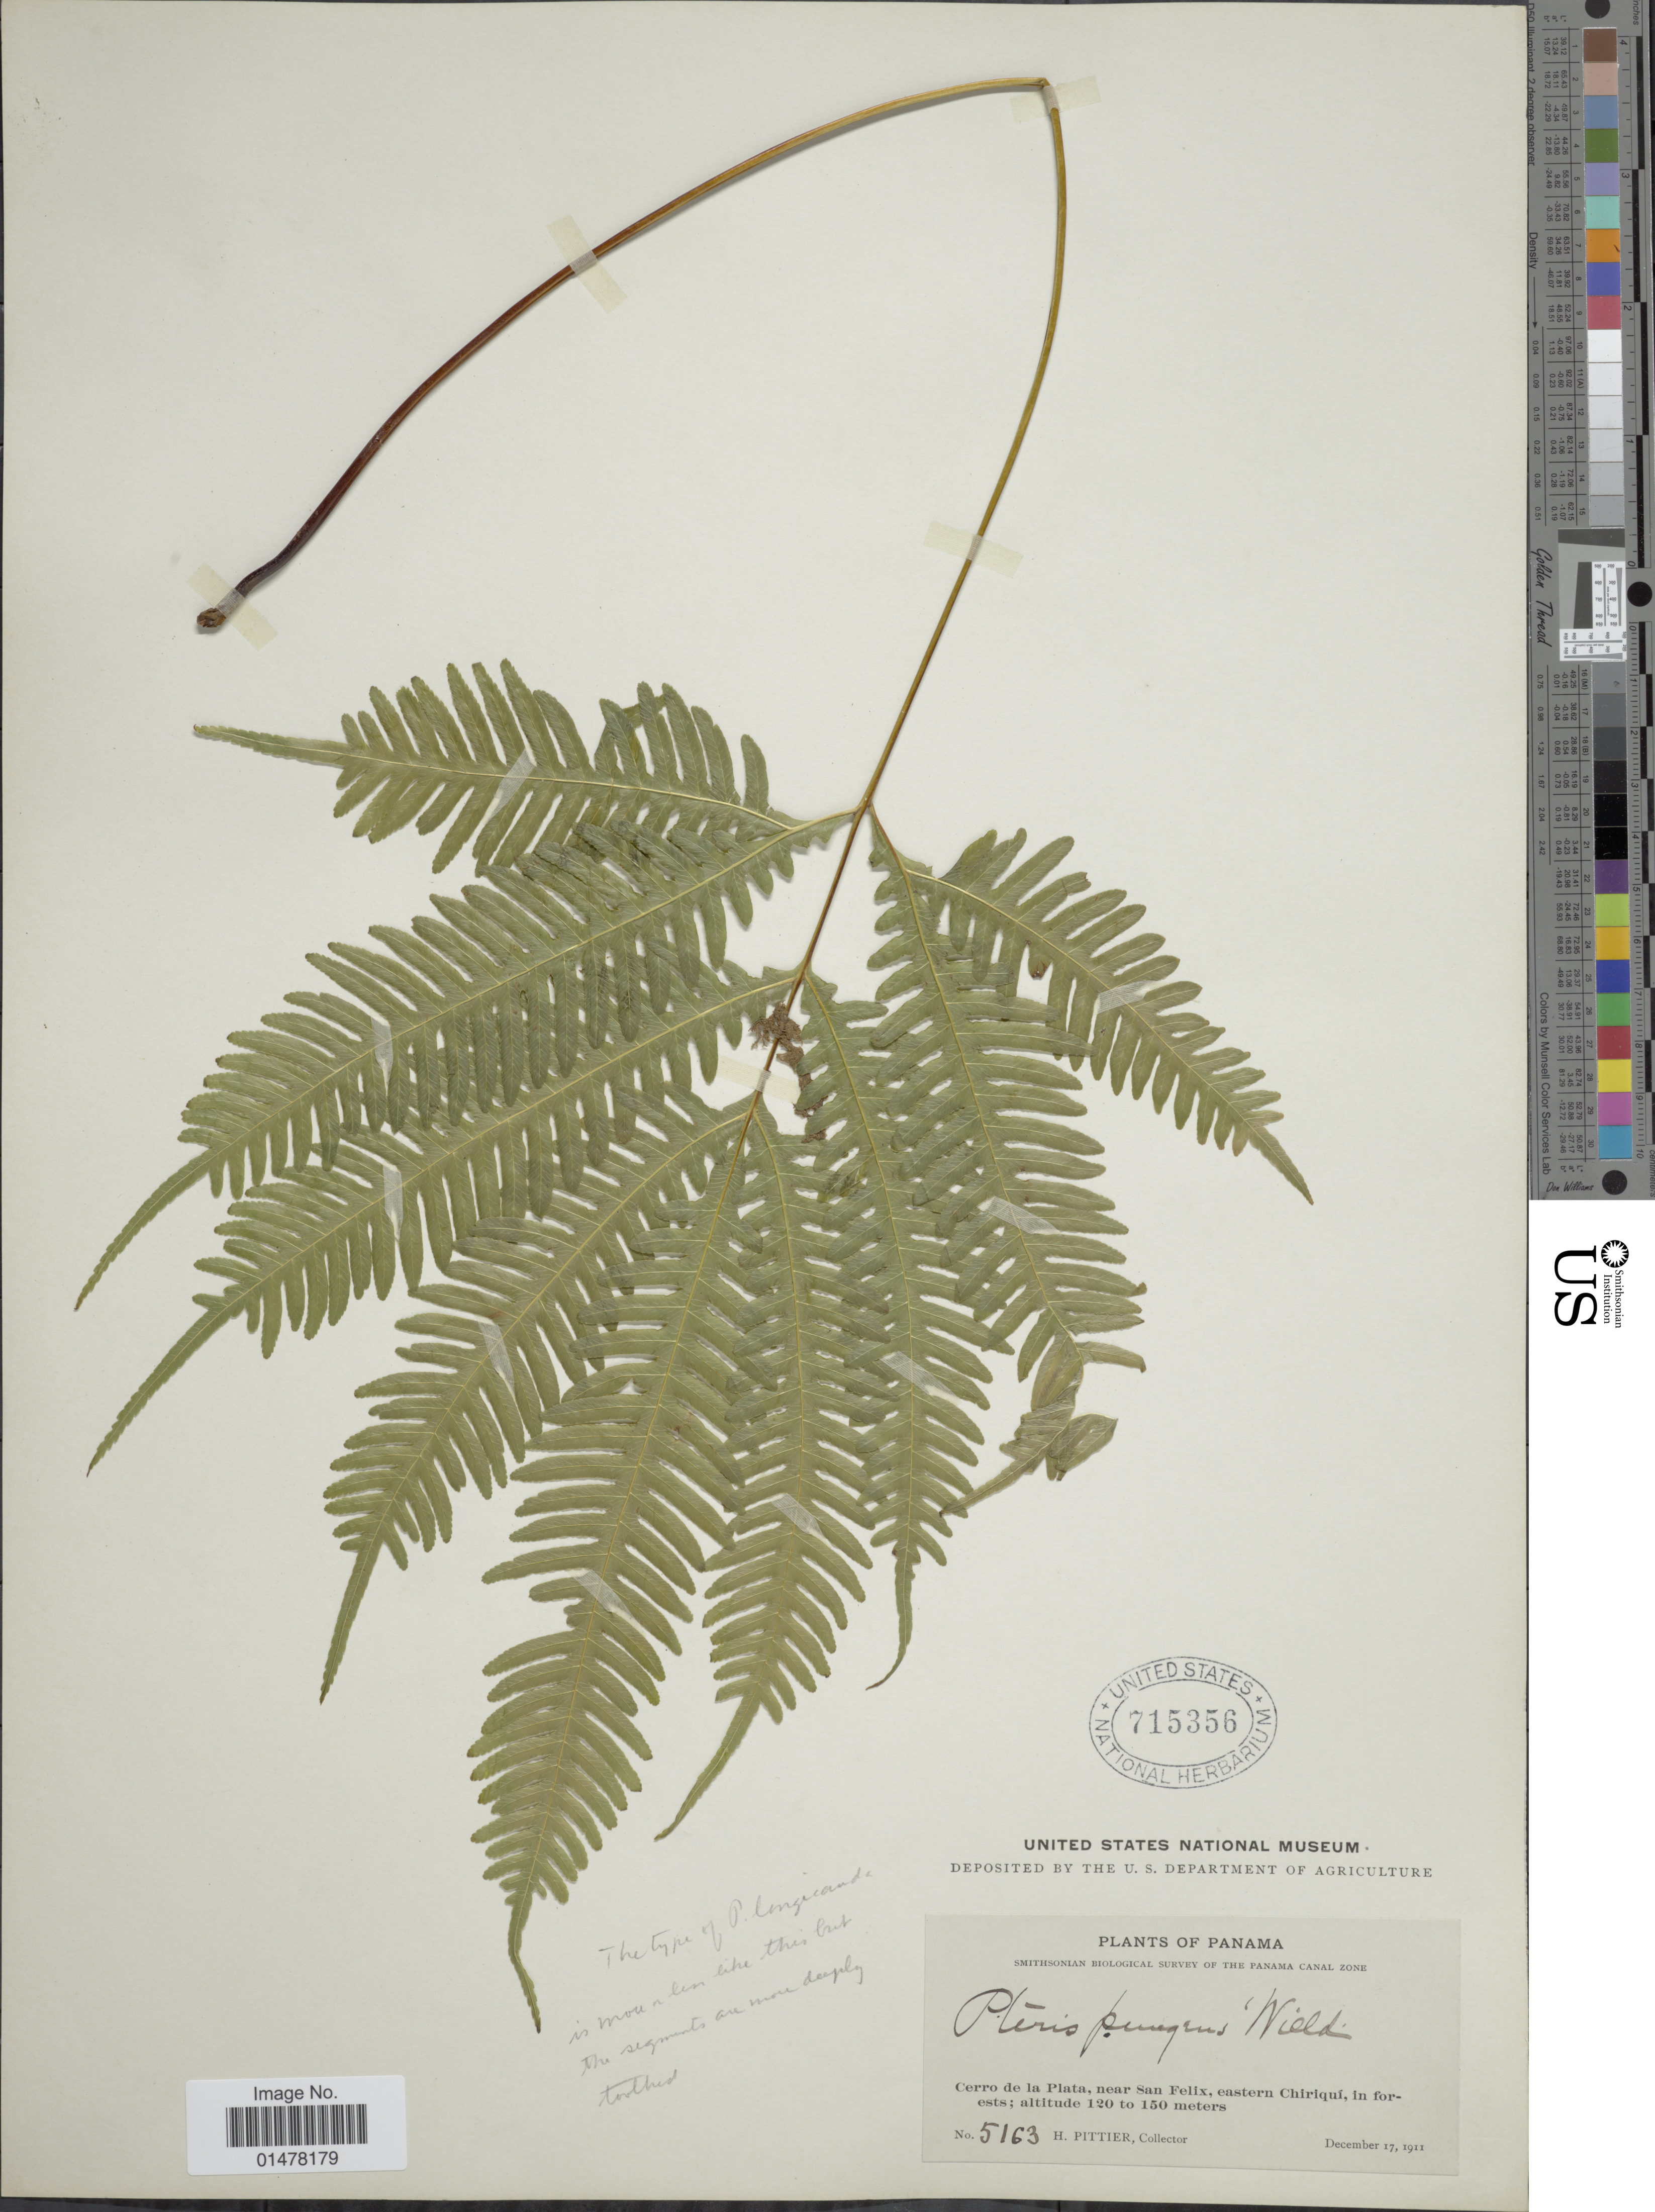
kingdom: Plantae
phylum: Tracheophyta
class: Polypodiopsida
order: Polypodiales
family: Pteridaceae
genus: Pteris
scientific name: Pteris pungens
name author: Willd.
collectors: H. F. Pittier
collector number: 5163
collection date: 1911-12-17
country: Panama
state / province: Chiriqui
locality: Plants of Panama, Cerro de la Plata, near San Felix, eastern Chiriqui, in forest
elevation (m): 120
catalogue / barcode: US 715356